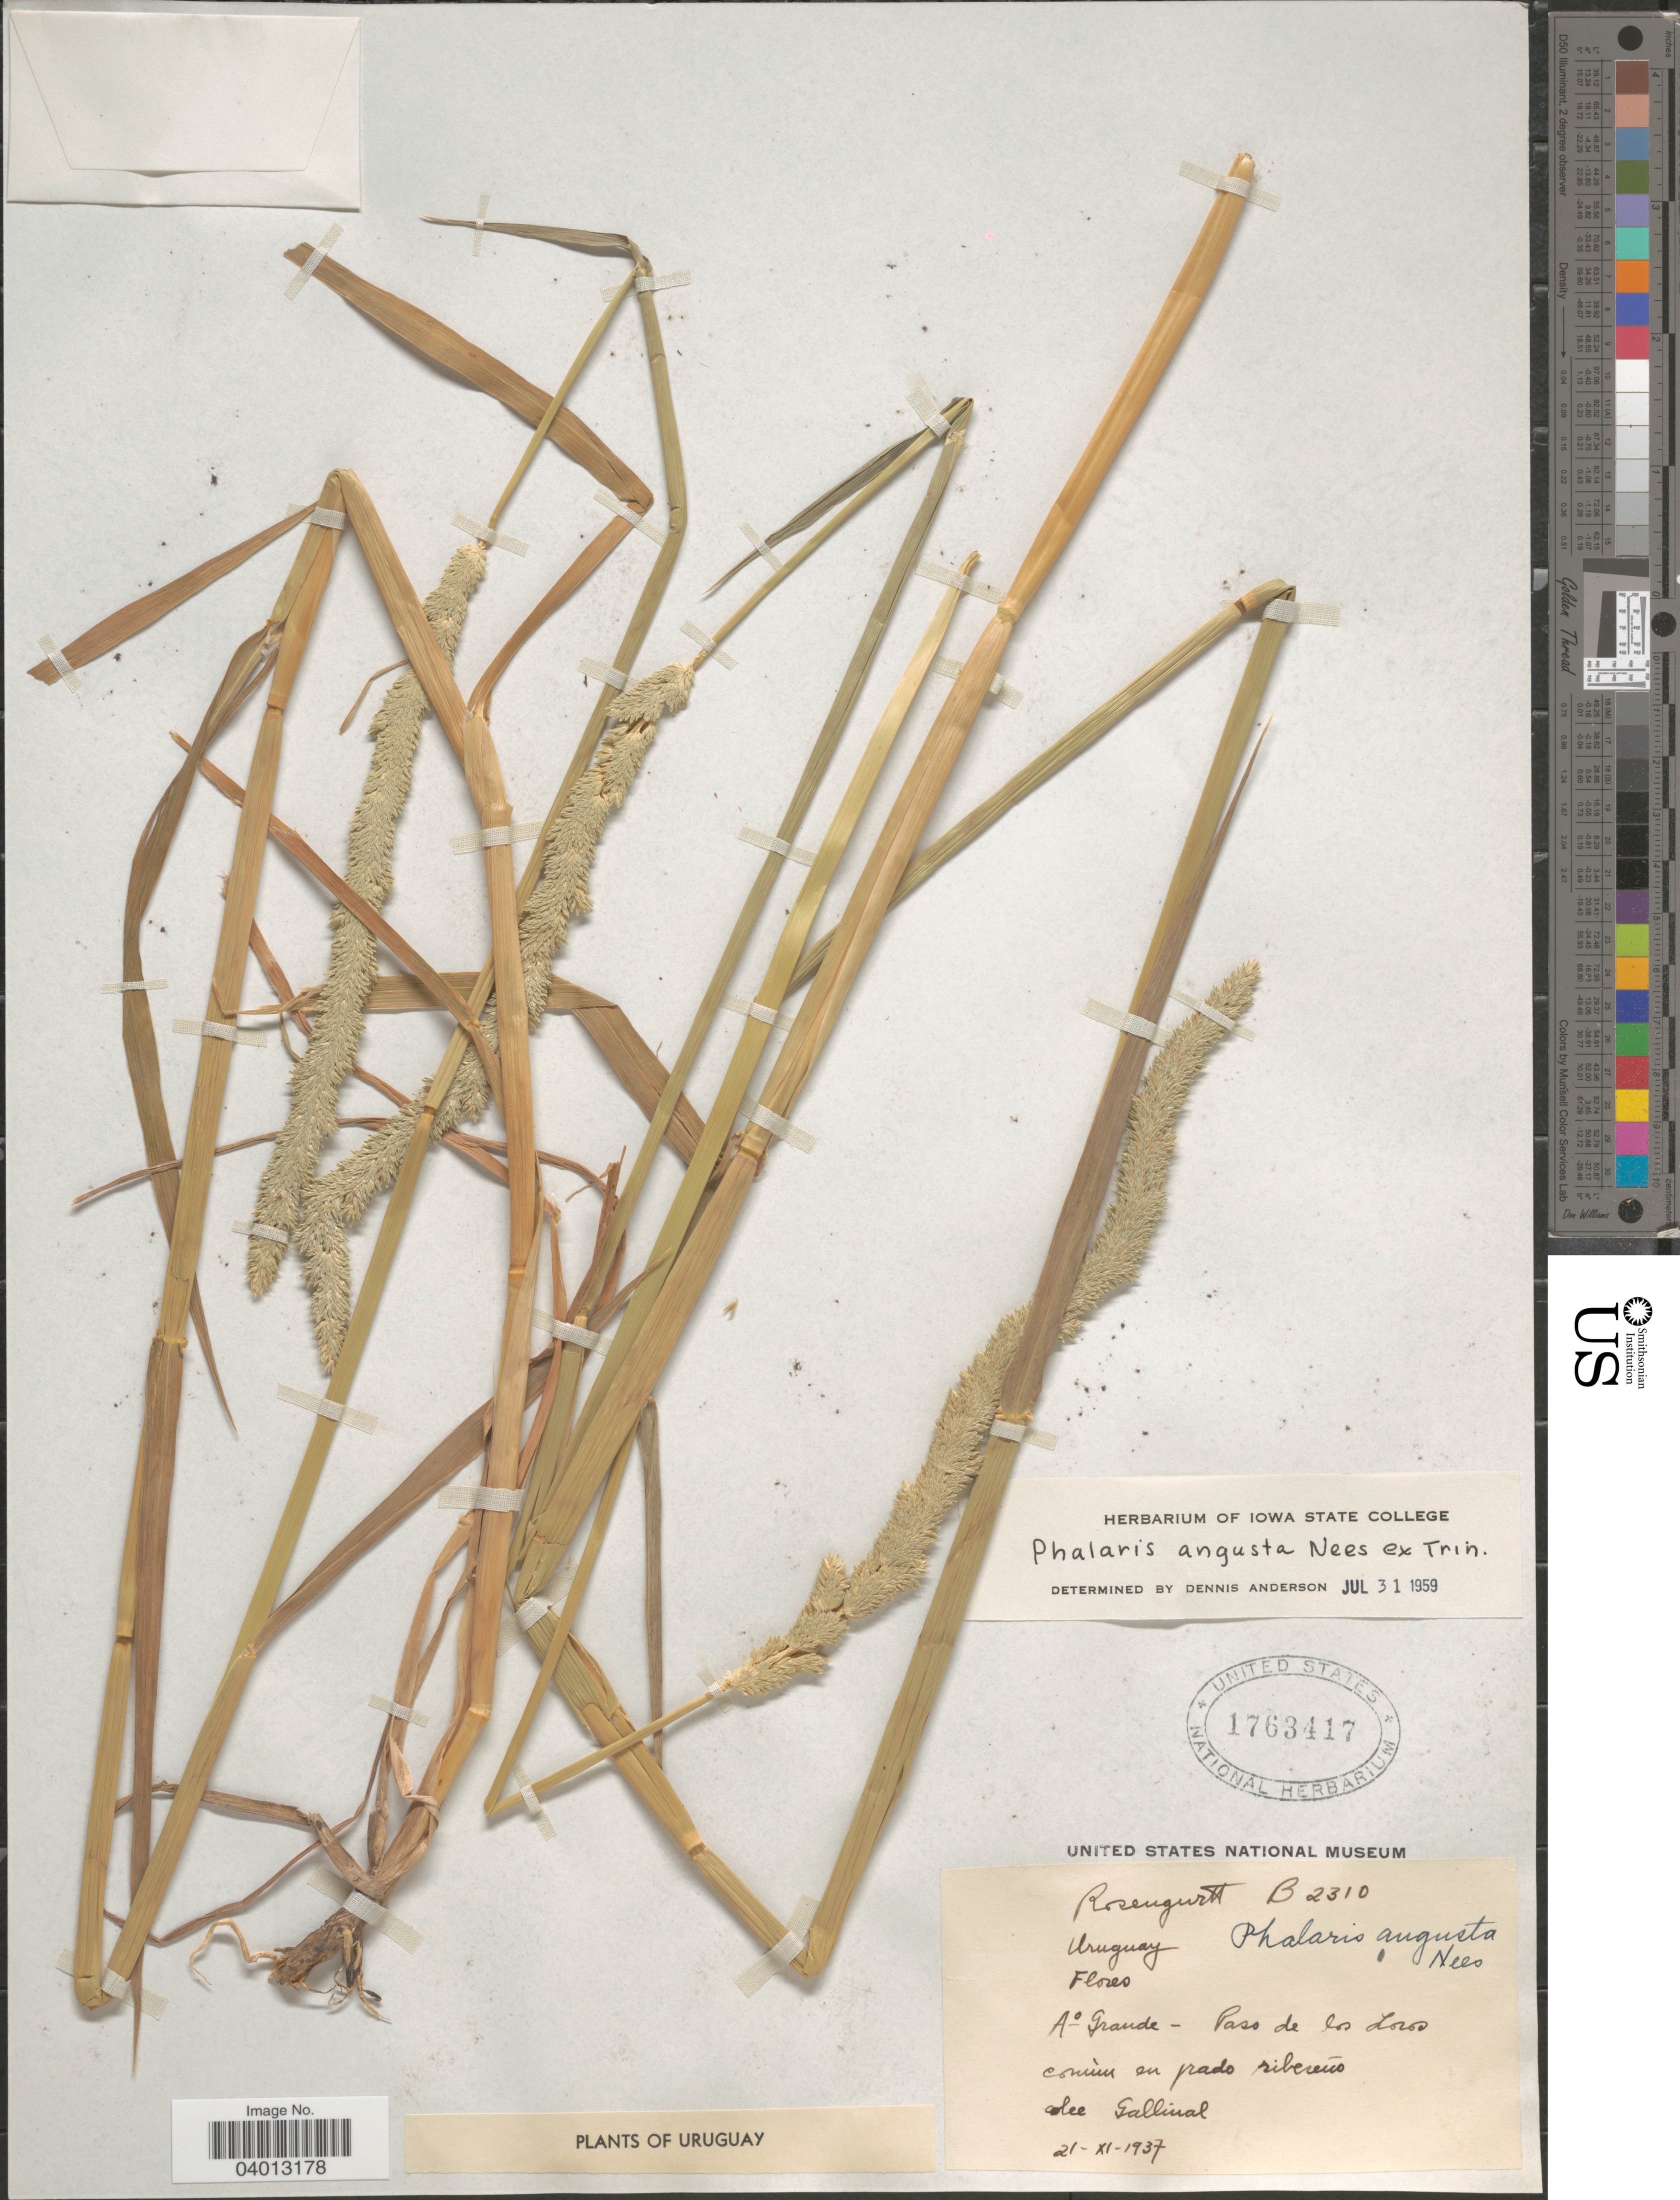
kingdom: Plantae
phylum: Tracheophyta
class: Liliopsida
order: Poales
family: Poaceae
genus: Phalaris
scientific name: Phalaris angusta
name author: Nees ex Trin.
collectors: B. Rosengurtt & -. Gallinal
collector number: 2310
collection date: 1937-11-21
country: Uruguay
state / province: Flores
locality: A° Grande - Paso de los Loros comùn en prado ribereús.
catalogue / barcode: US 1763417